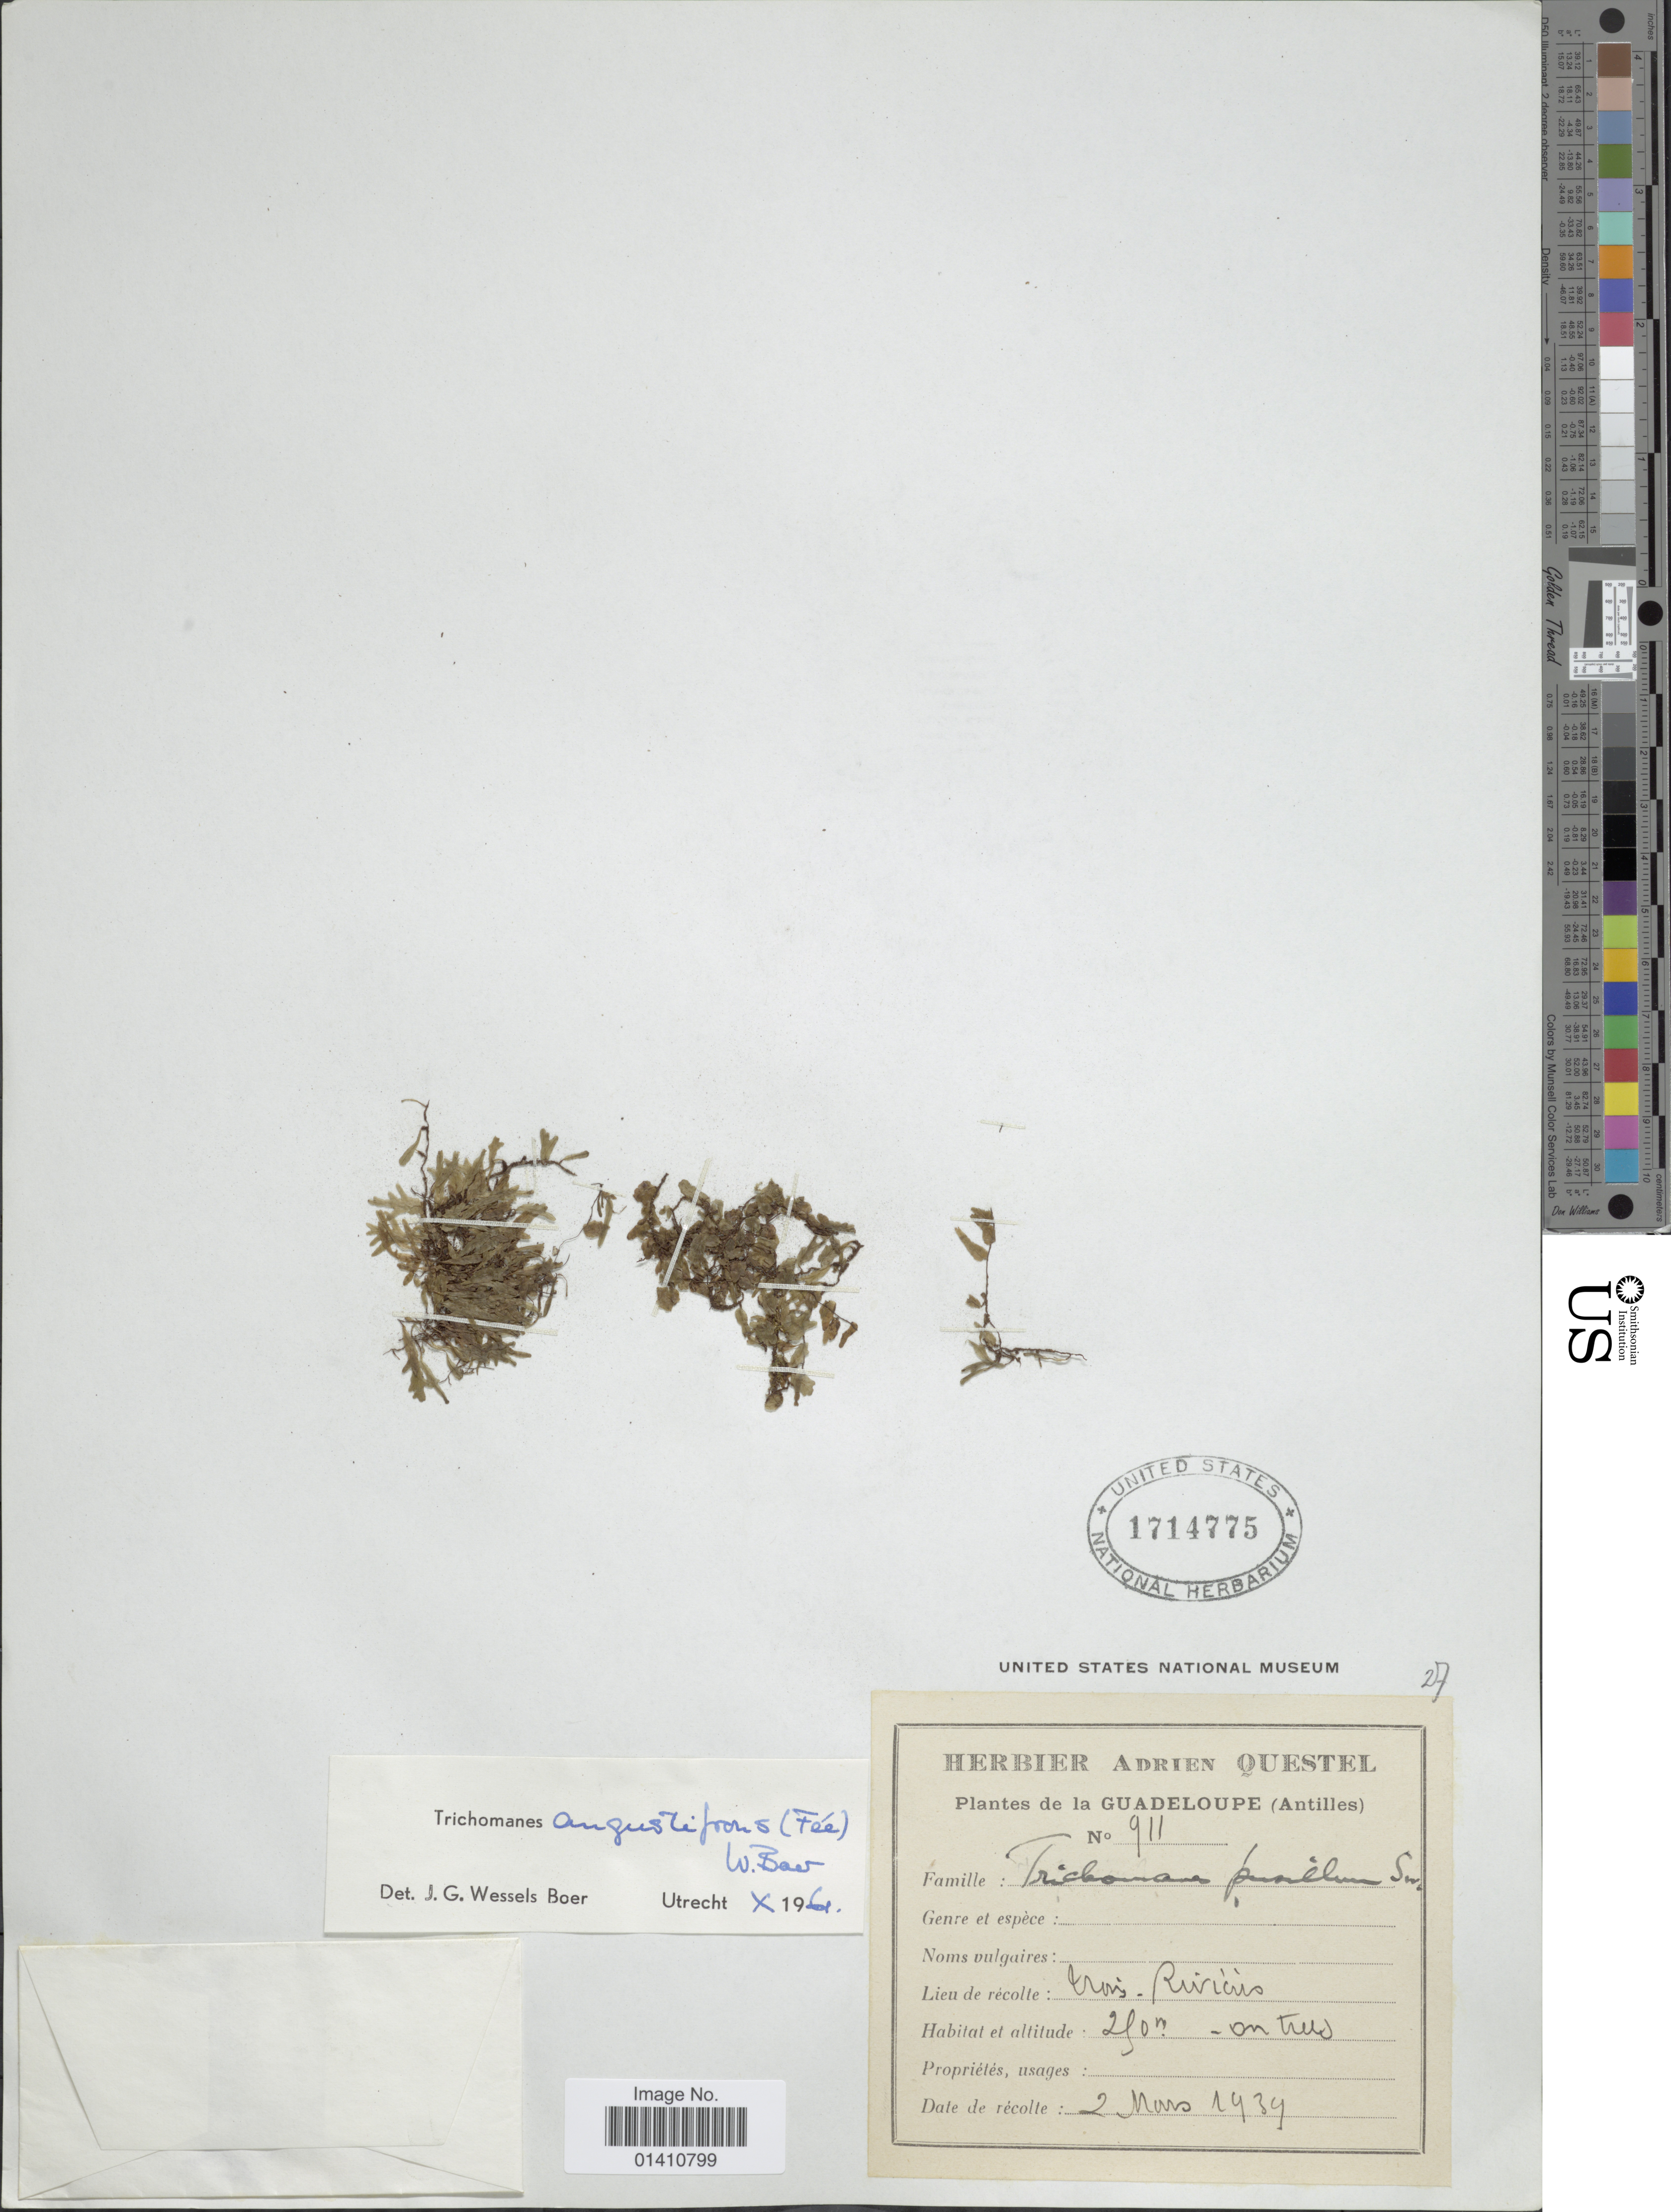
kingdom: Plantae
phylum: Tracheophyta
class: Polypodiopsida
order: Hymenophyllales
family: Hymenophyllaceae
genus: Didymoglossum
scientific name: Didymoglossum angustifrons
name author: Fée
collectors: A. Questel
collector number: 911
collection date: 1939-03-02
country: Guadeloupe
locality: Antilles, Croix Rivières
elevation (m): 290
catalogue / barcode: US 1714775